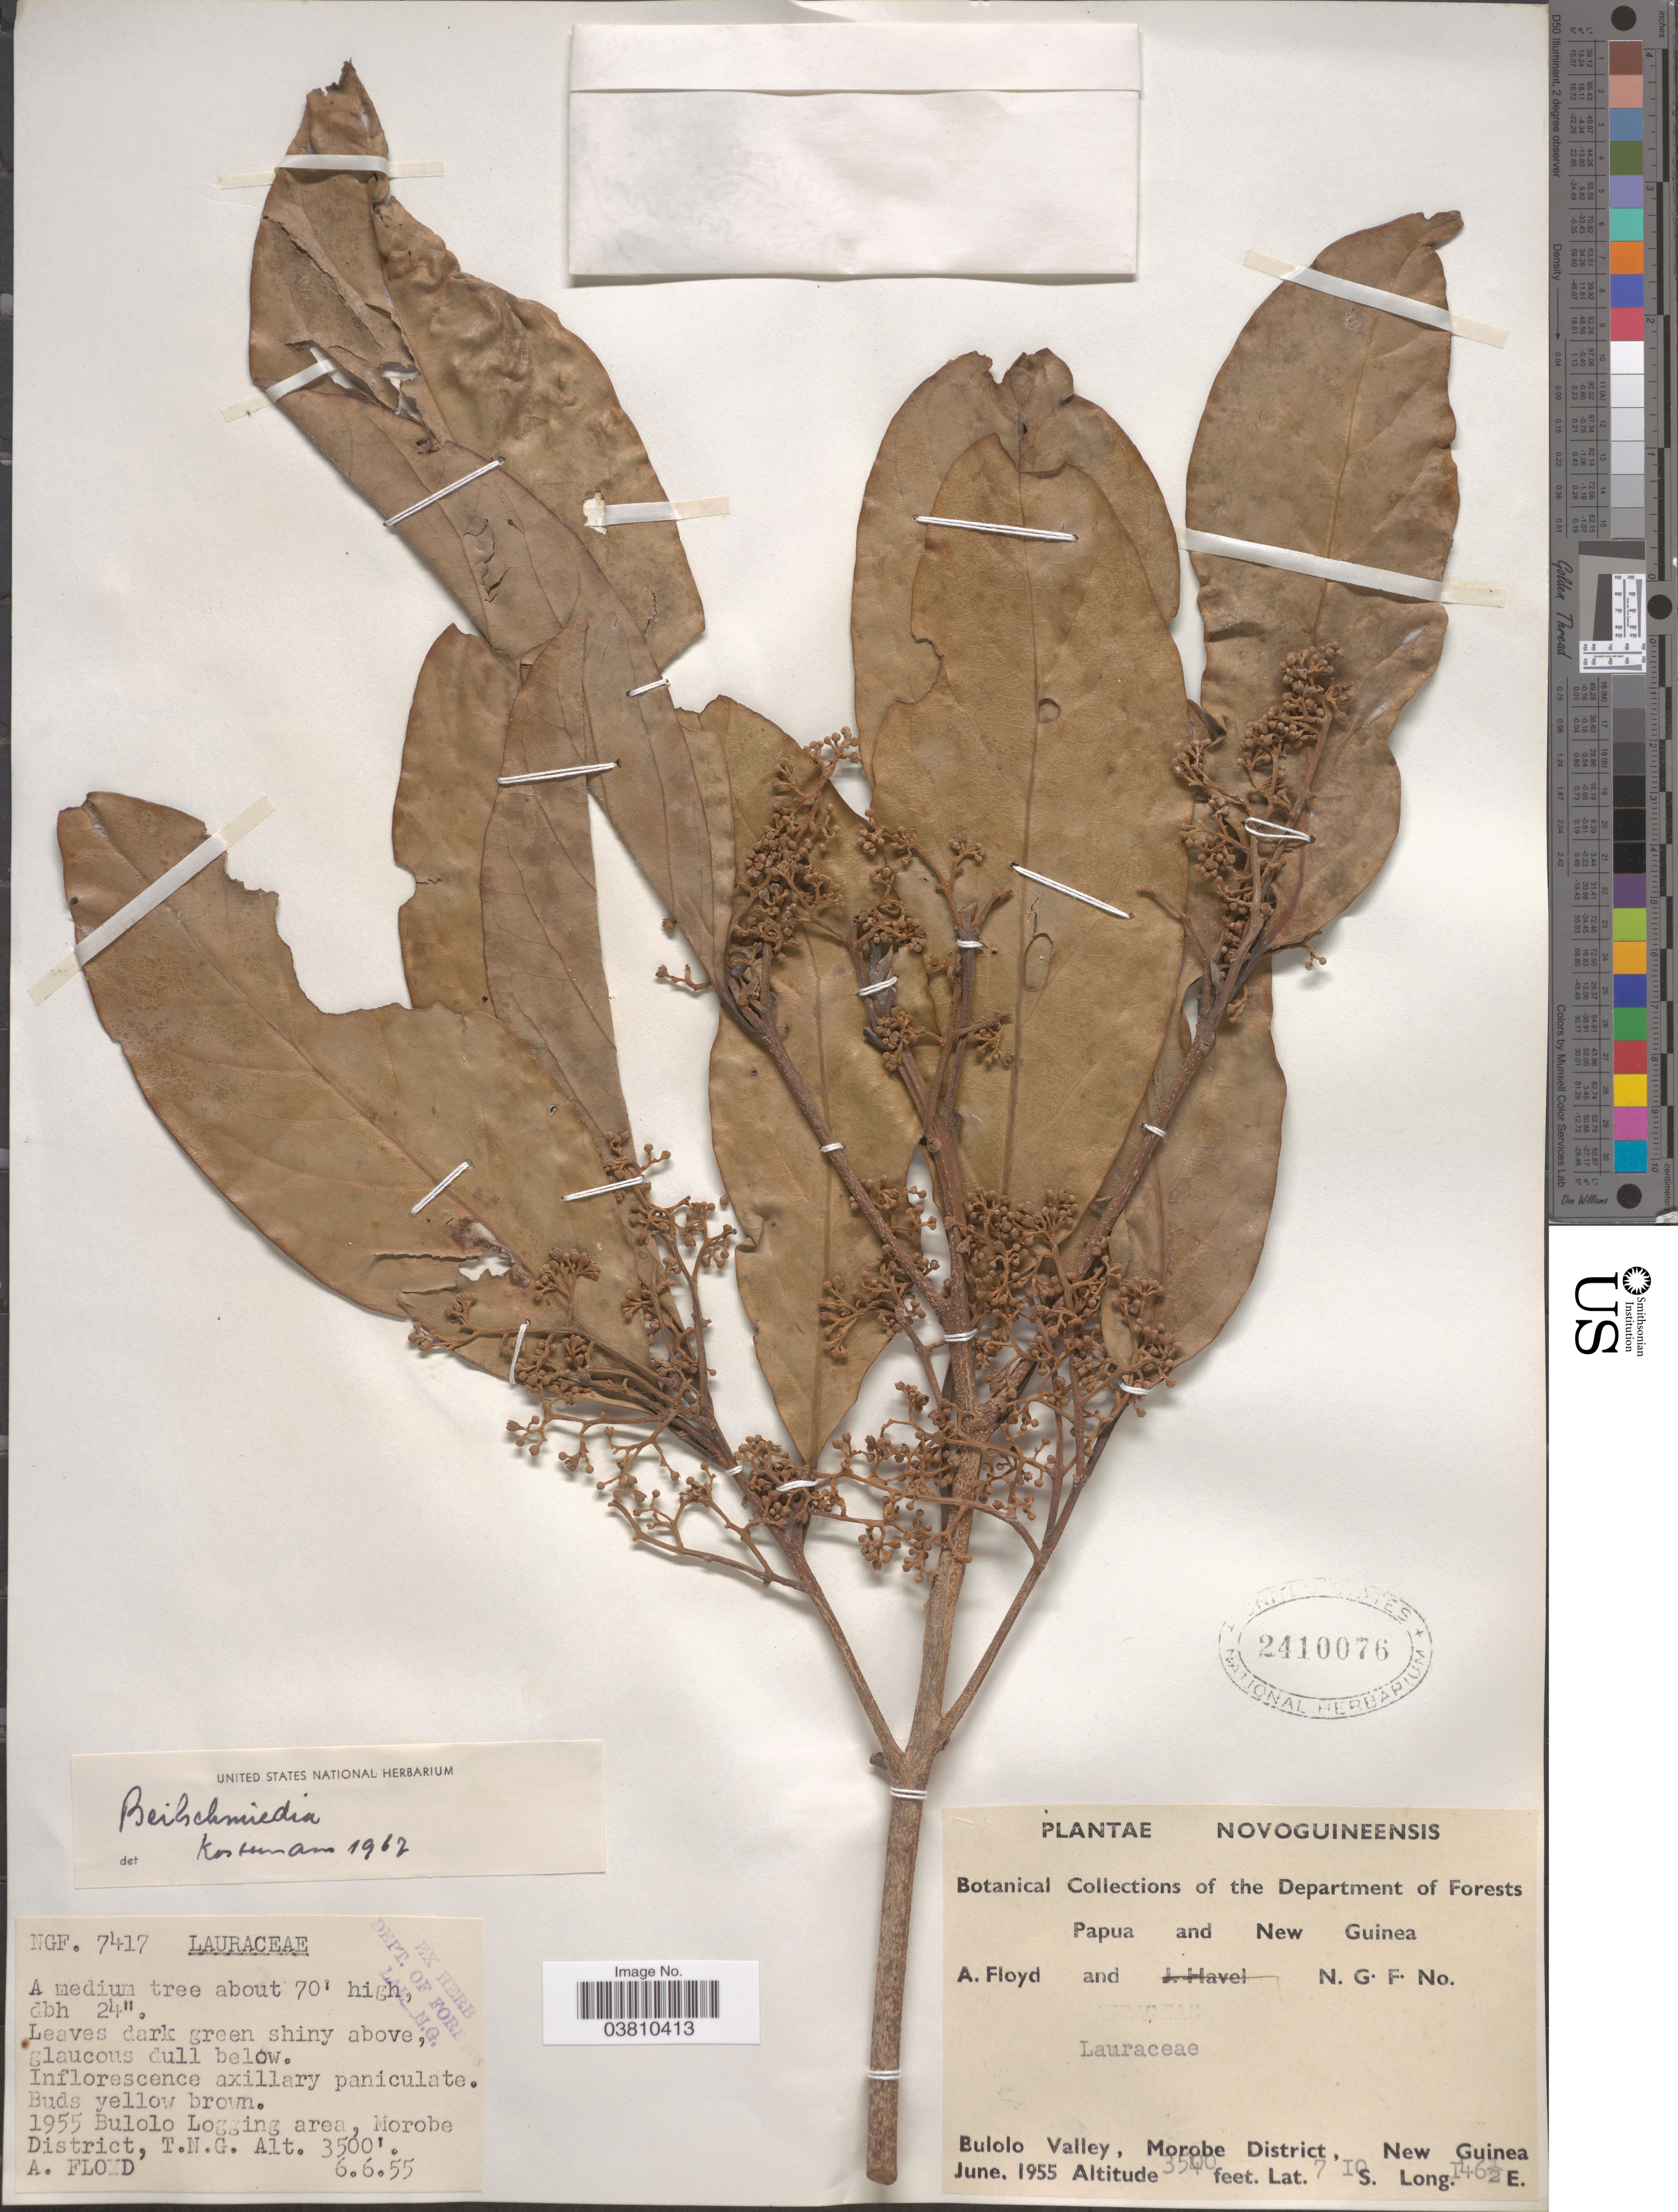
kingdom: Plantae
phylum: Tracheophyta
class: Magnoliopsida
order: Laurales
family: Lauraceae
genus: Beilschmiedia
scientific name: Beilschmiedia sp.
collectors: A. Floyd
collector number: NGF7417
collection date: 1955-06-06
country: Papua New Guinea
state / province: Morobe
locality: Bulolo Valley, Morobe District, New Guinea. 1955 Bulolo Logging area, Morobe District, T.N.G.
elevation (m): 1067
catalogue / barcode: US 2410076